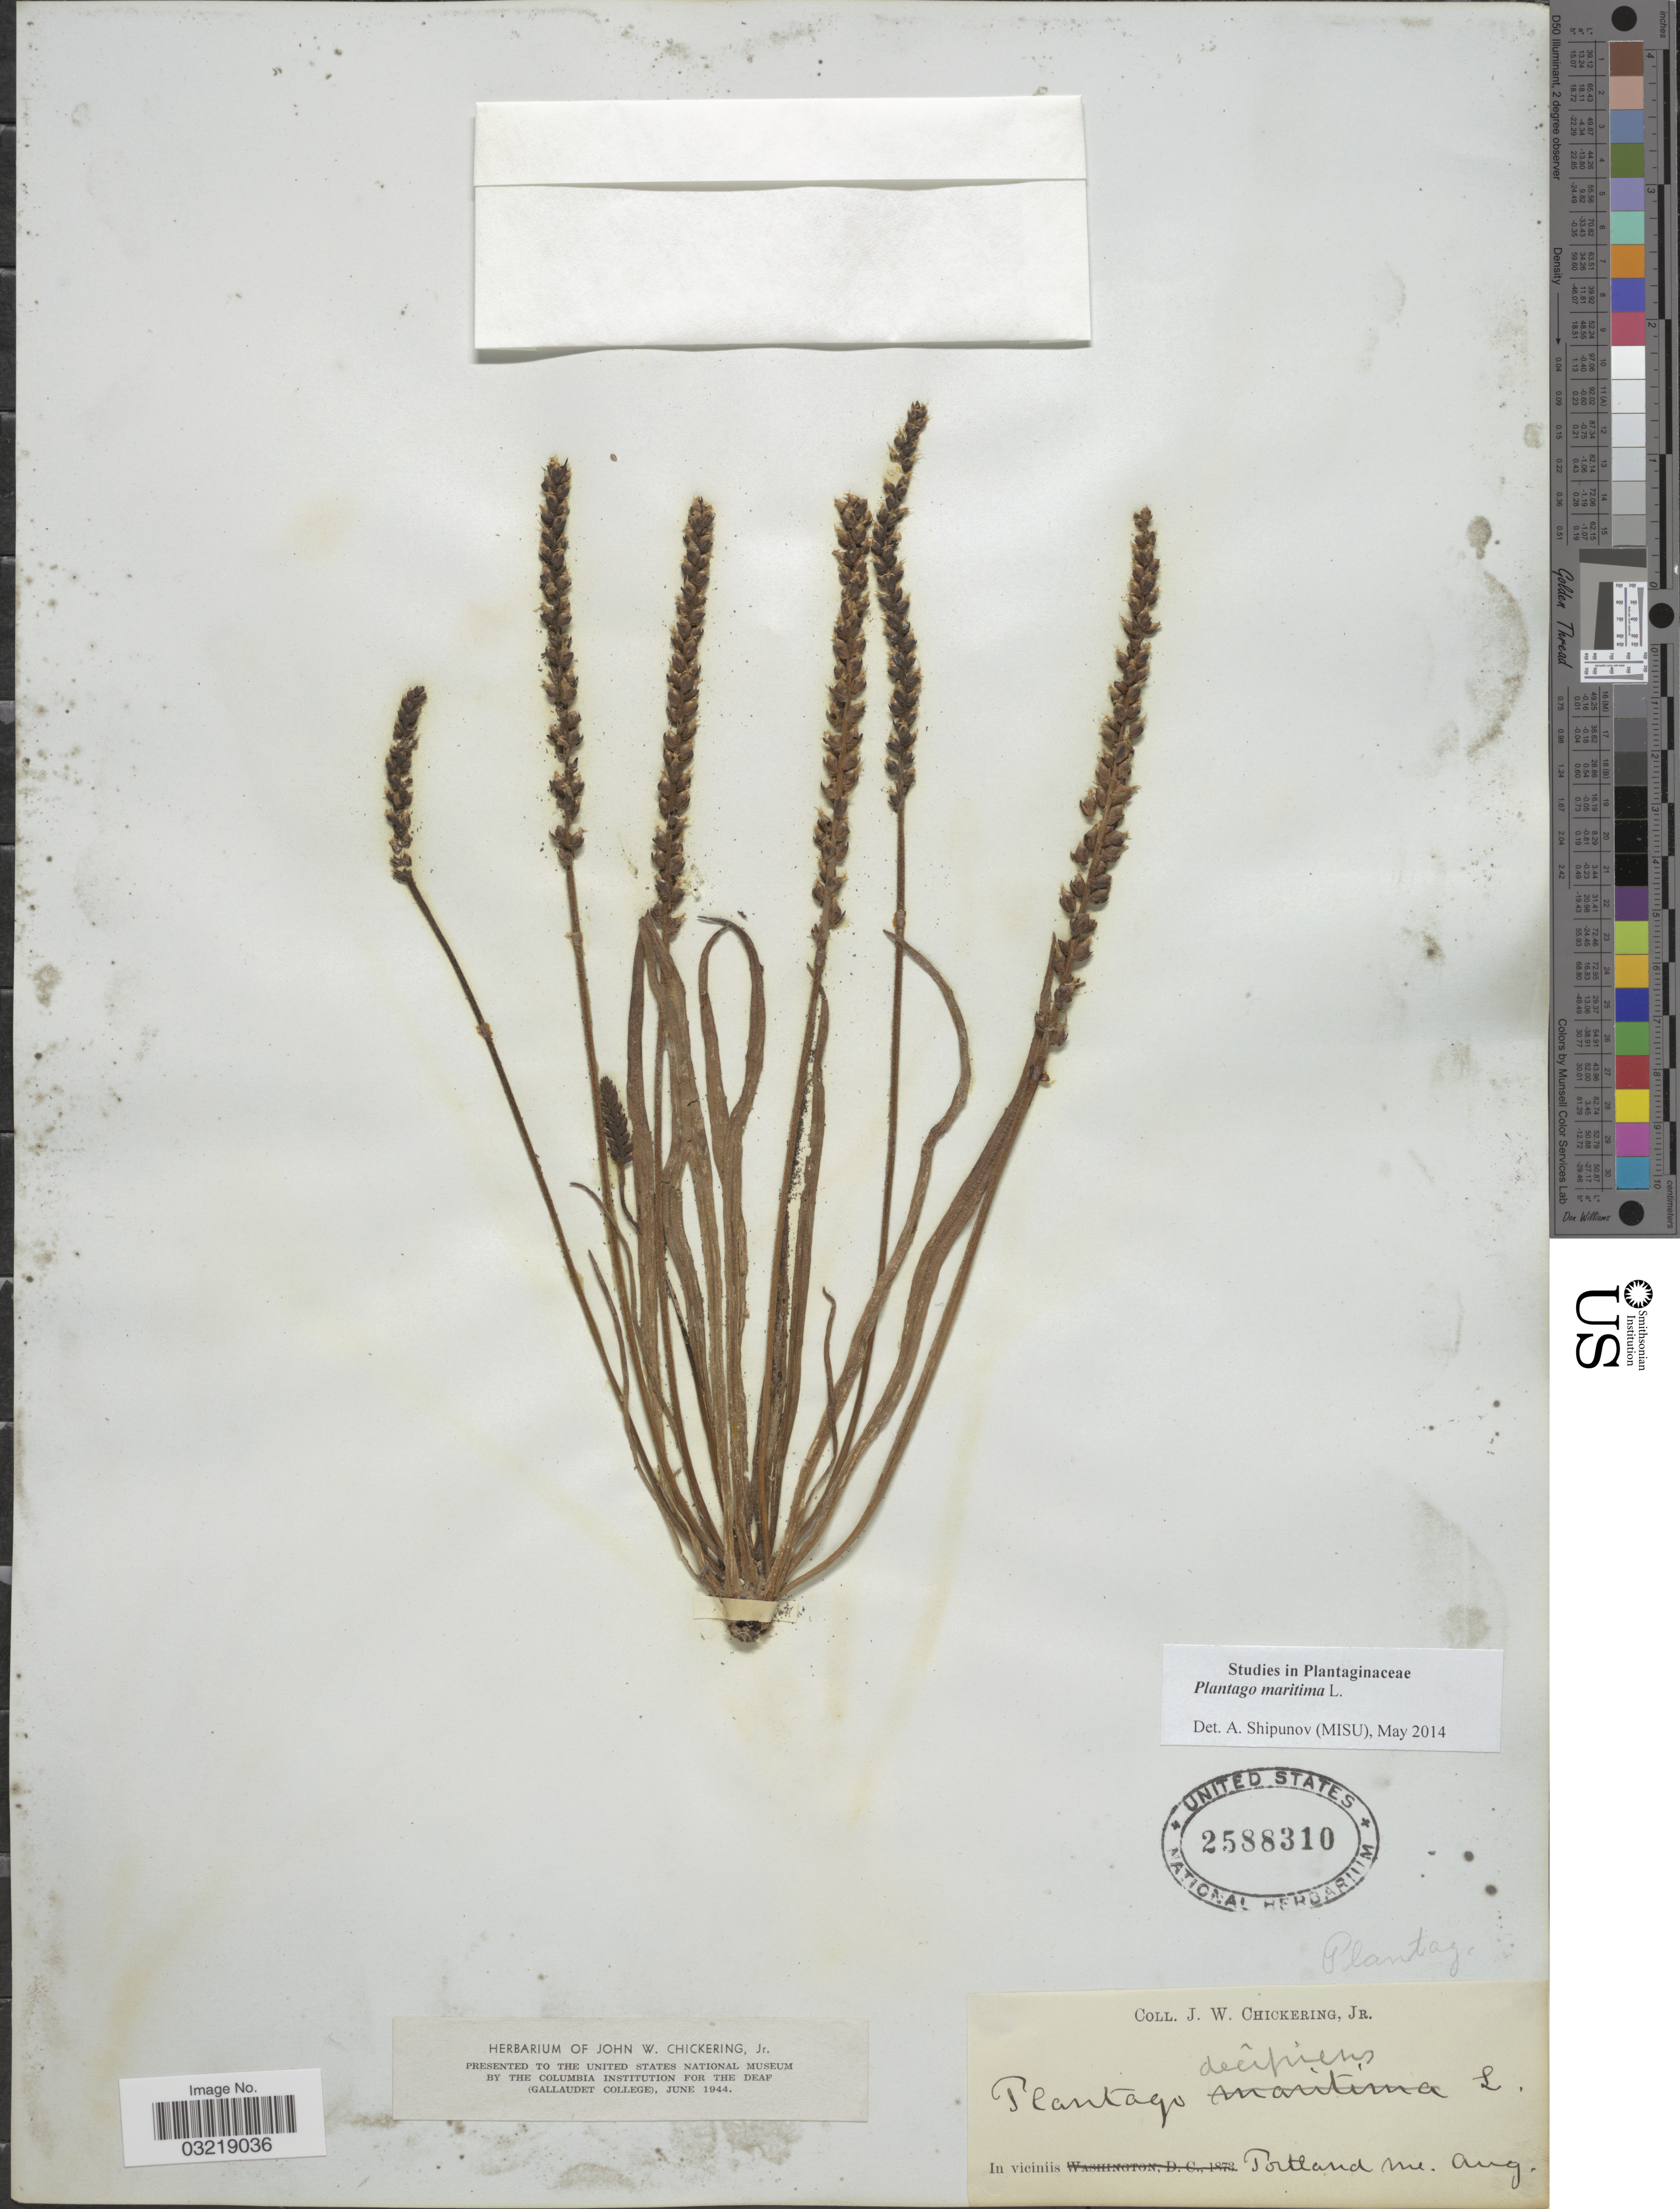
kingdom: Plantae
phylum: Tracheophyta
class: Magnoliopsida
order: Lamiales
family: Plantaginaceae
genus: Plantago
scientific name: Plantago maritima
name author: L.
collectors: J. W. Chickering Jr.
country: United States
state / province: Maine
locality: Fortland.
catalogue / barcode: US 2588310